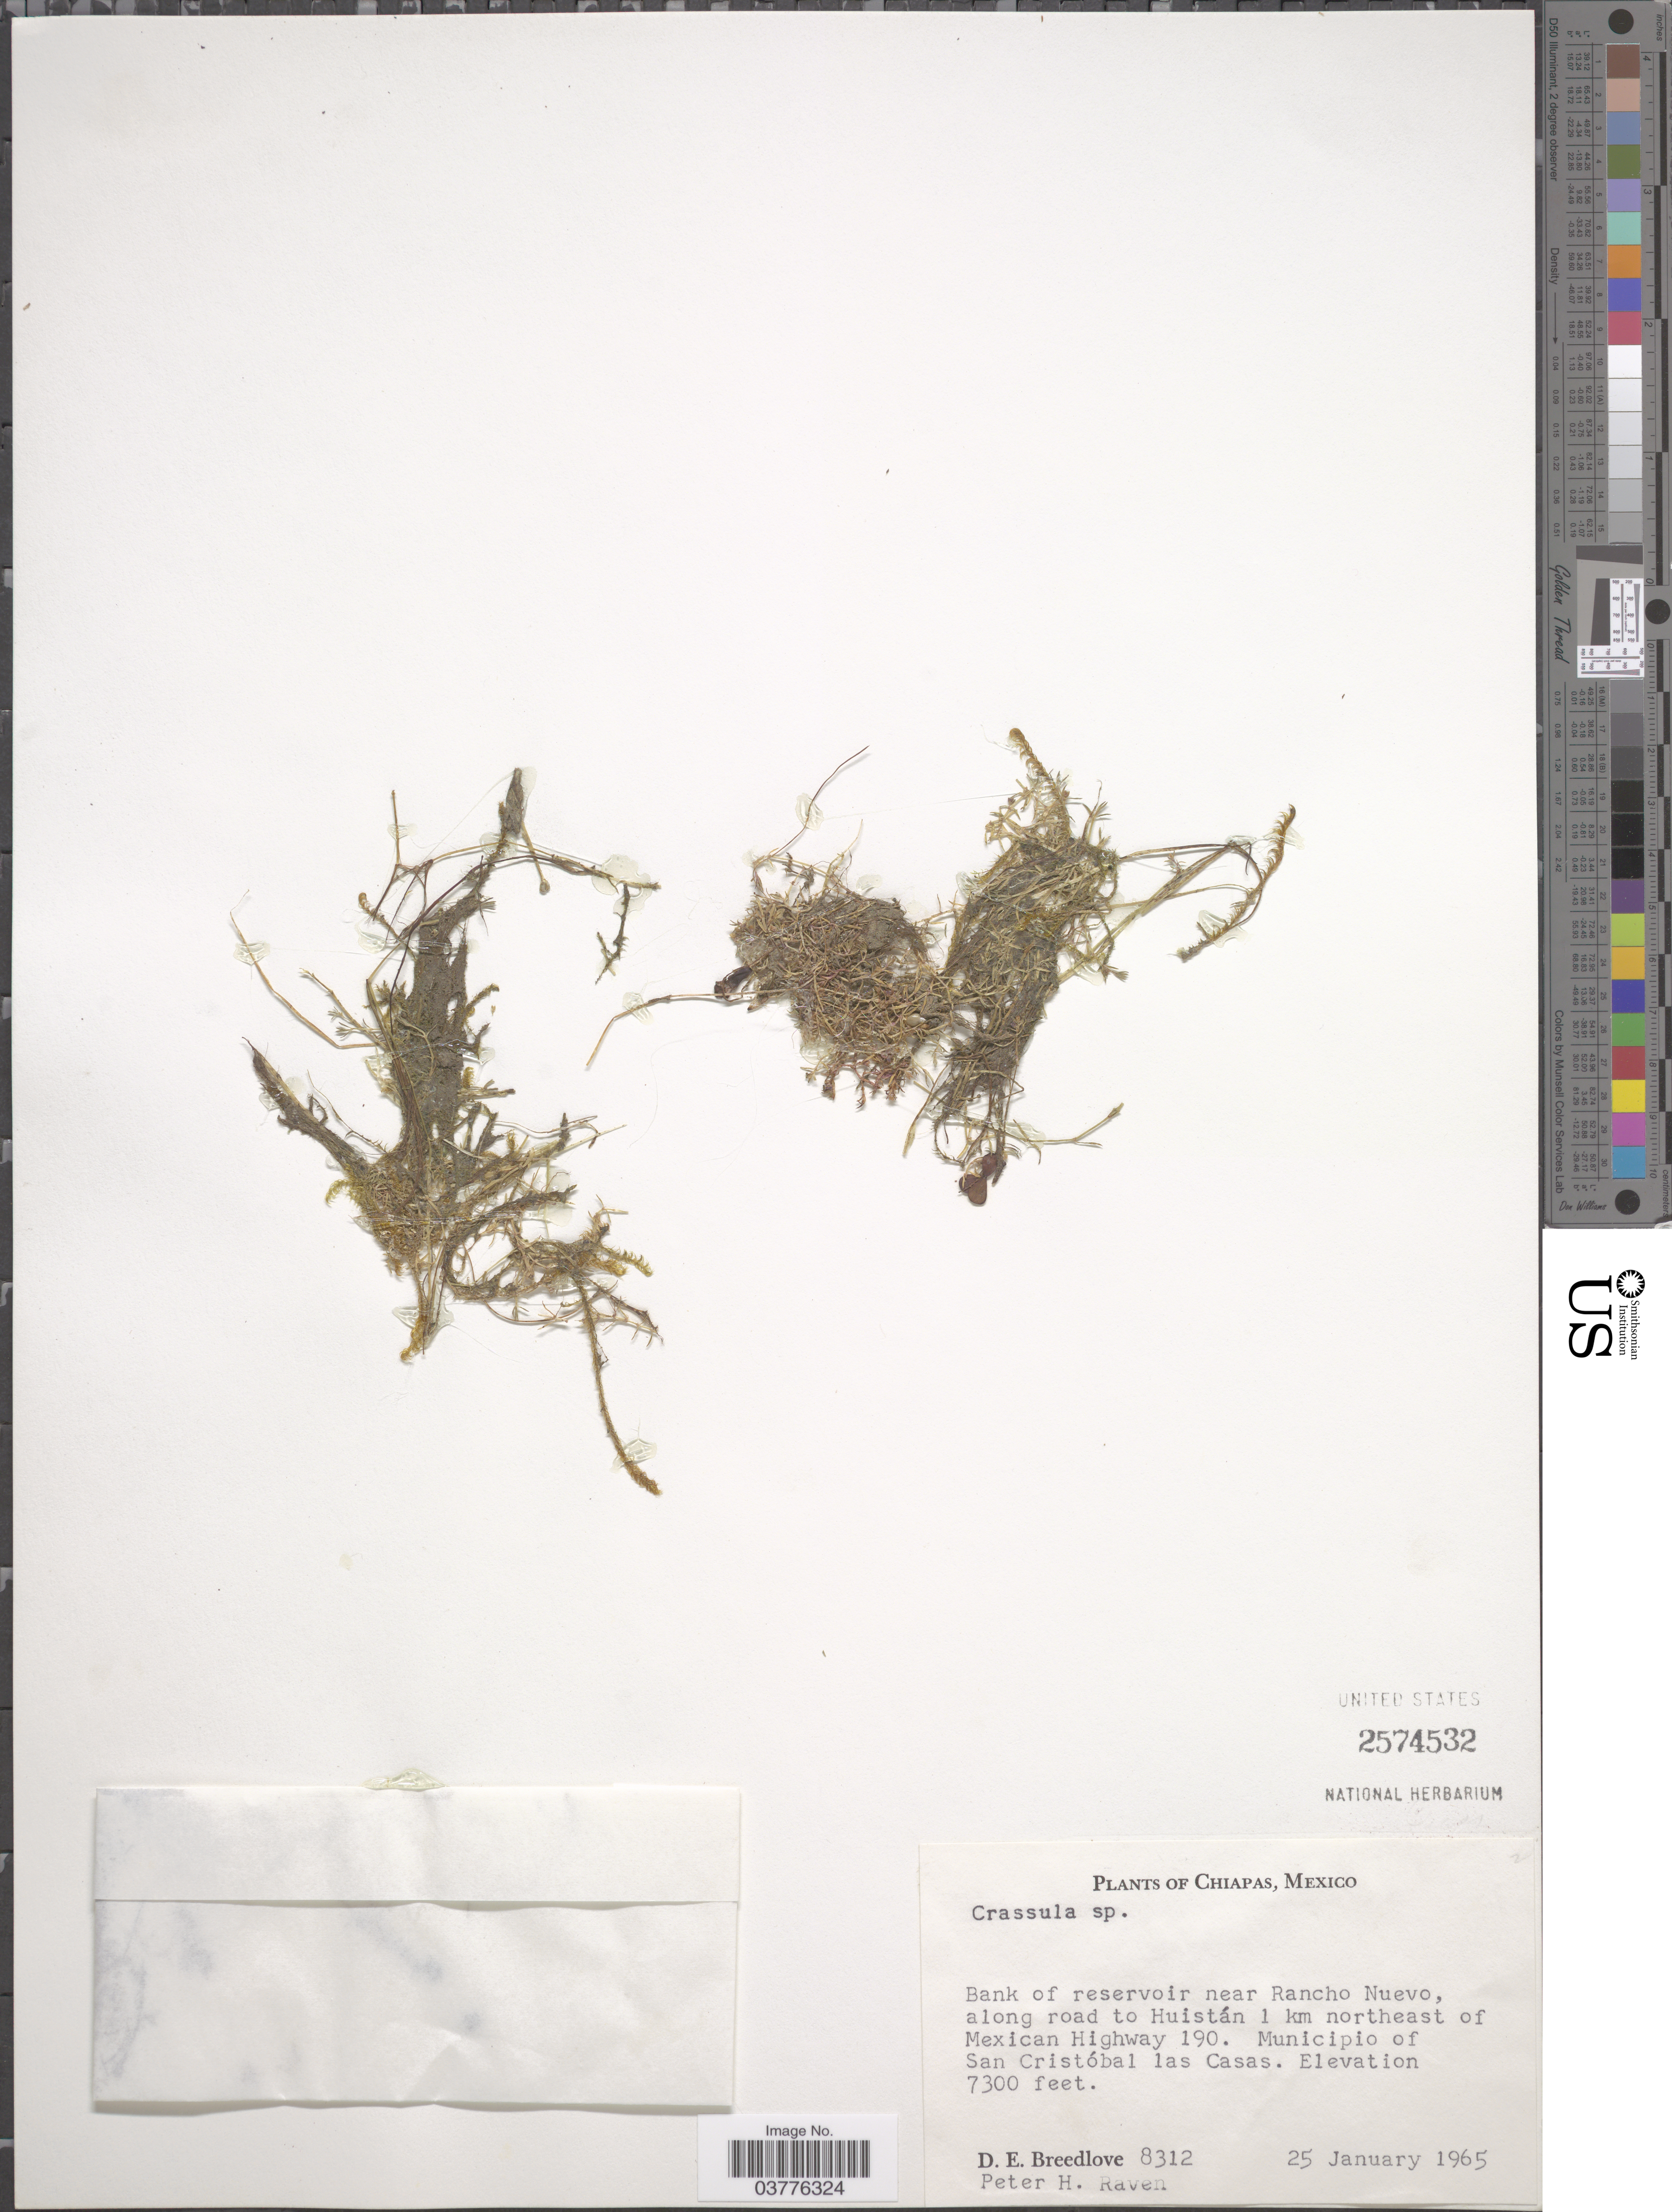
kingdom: Plantae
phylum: Tracheophyta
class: Magnoliopsida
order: Saxifragales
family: Crassulaceae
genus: Crassula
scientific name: Crassula sp.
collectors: D. E. Breedlove & P. Raven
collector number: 8312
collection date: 1965-01-25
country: Mexico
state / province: Chiapas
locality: Bank of reservoir near Rancho Nuevo, along road to Huistán 1 km northeast of Mexican Highway 190. Municipio of San Cristobal las Casas.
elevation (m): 2225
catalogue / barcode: US 2574532